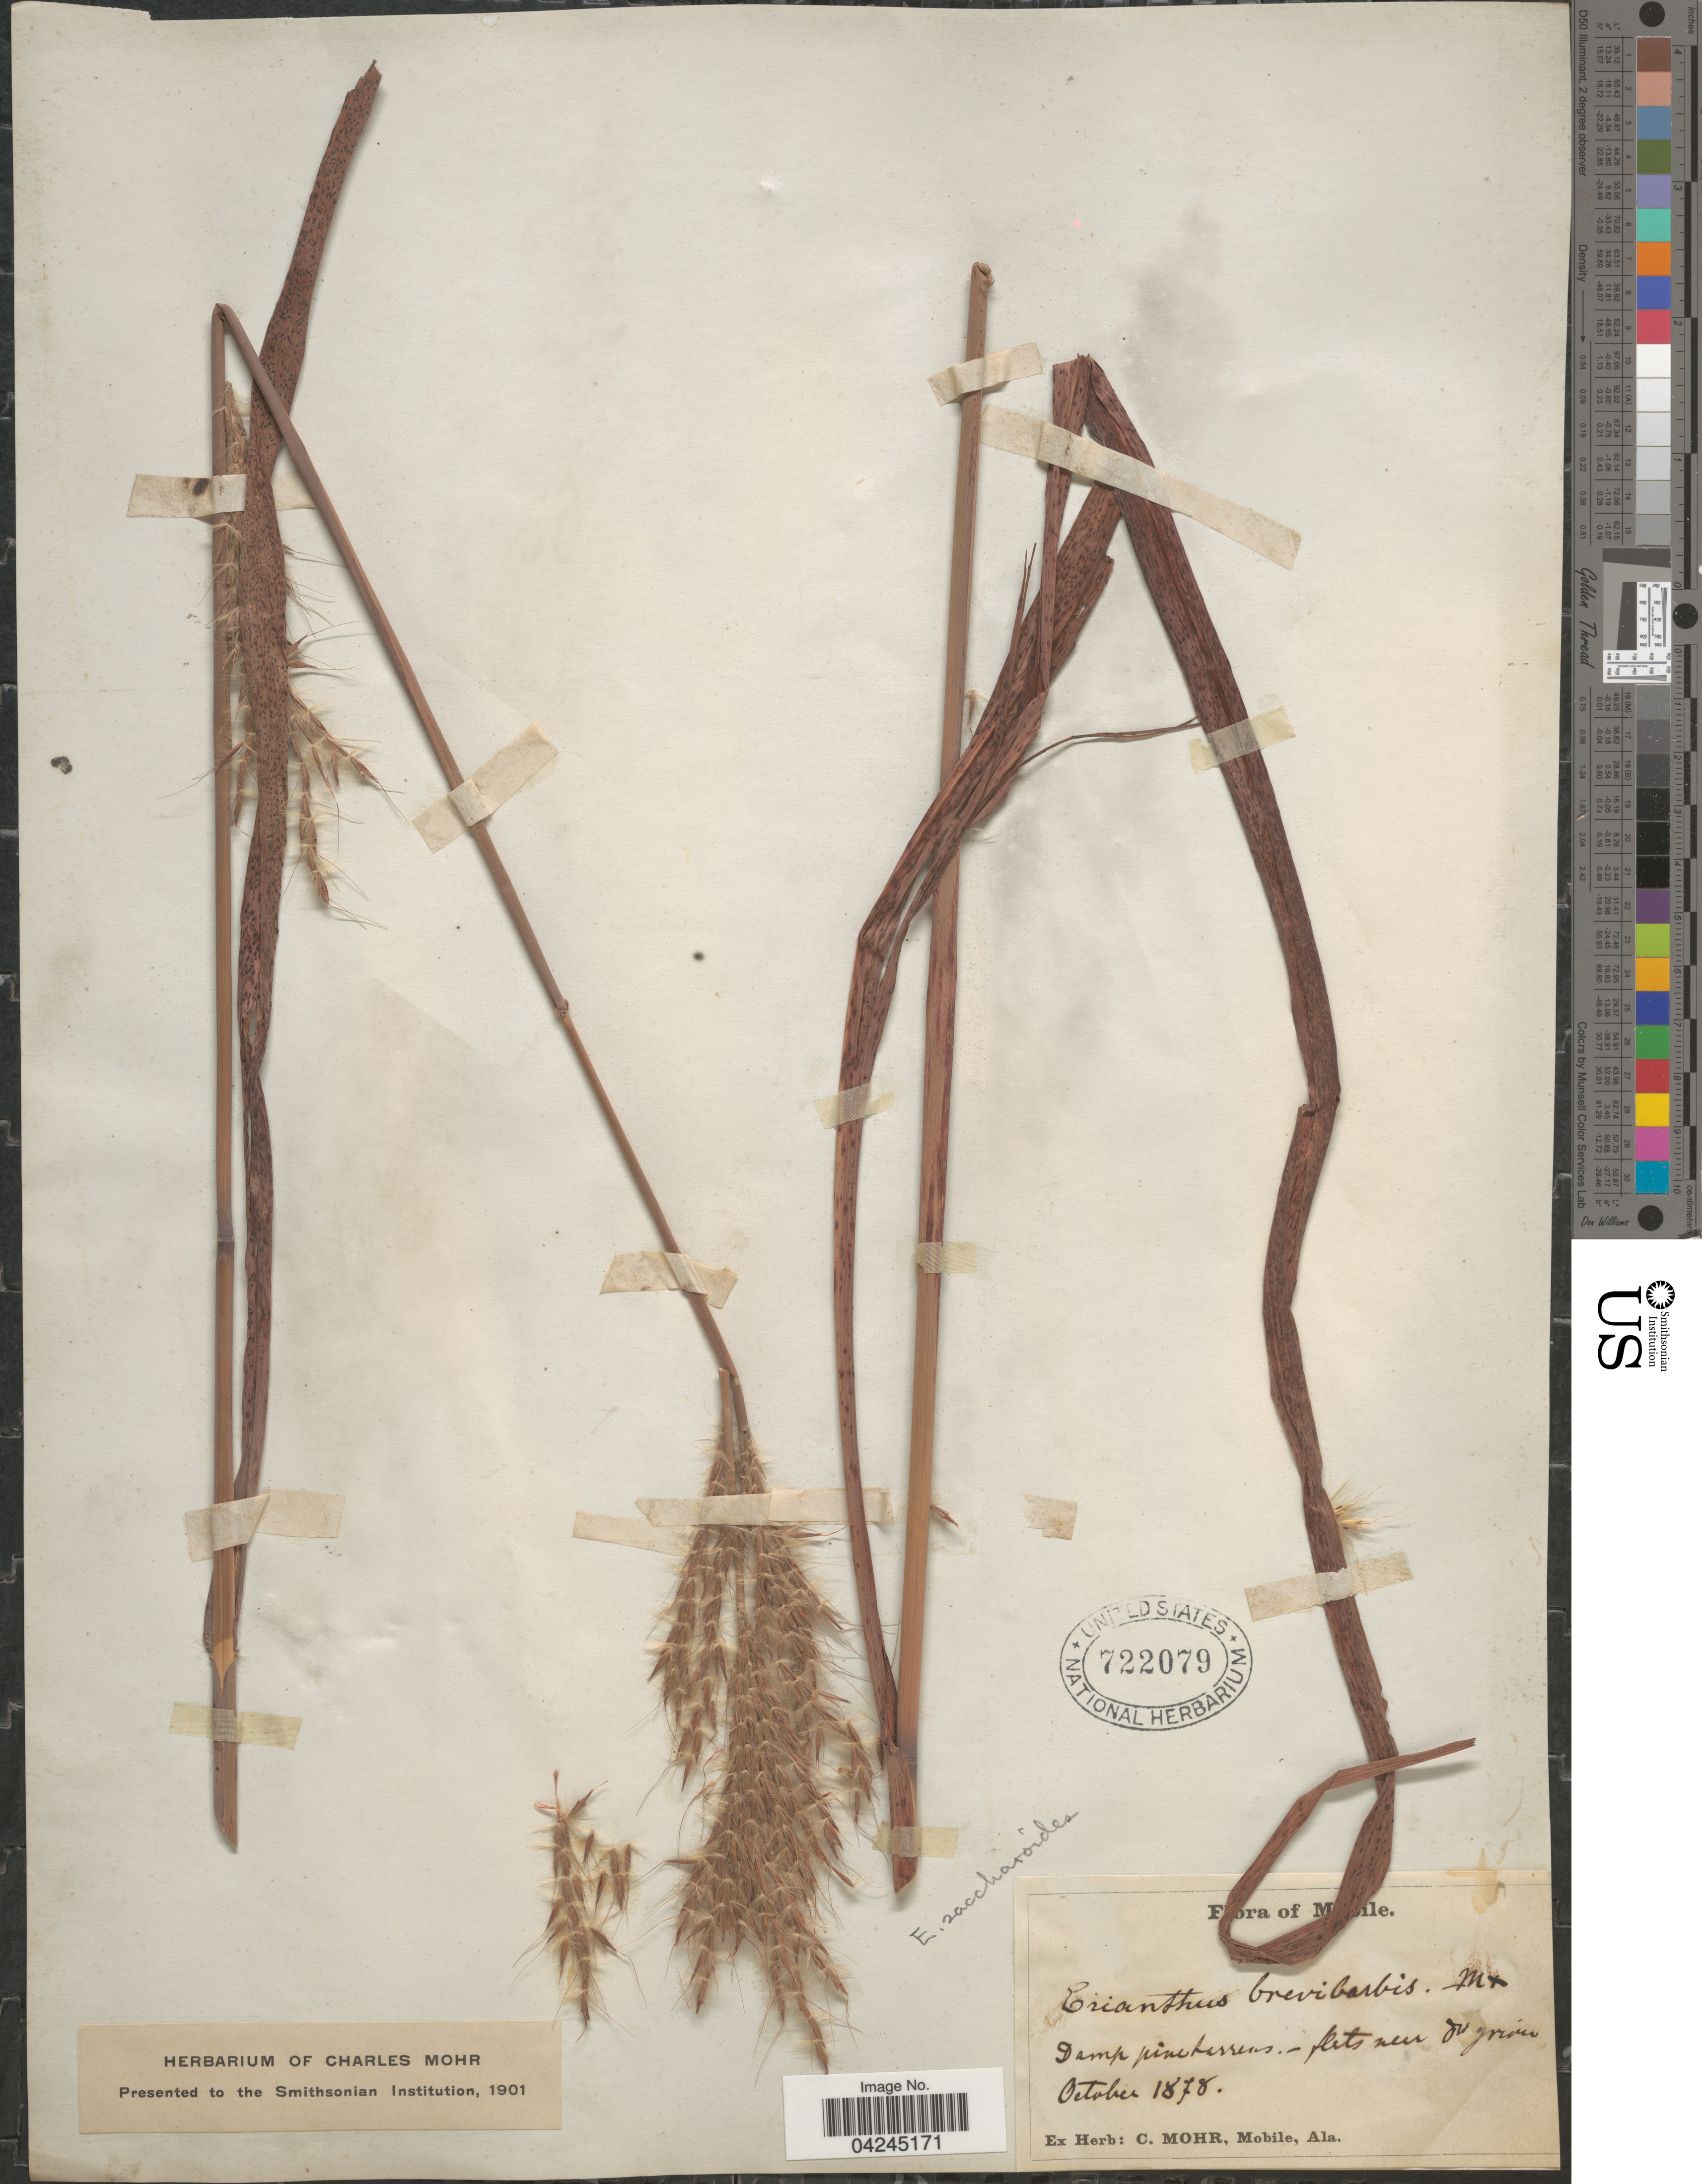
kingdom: Plantae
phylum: Tracheophyta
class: Liliopsida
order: Poales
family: Poaceae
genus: Erianthus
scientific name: Erianthus giganteus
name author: (Walter) P. Beauv.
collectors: ex herb. C. Mohr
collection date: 1878-10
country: United States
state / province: Alabama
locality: Mobile. Damp pine barrens flats near dry groves.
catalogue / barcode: US 722079